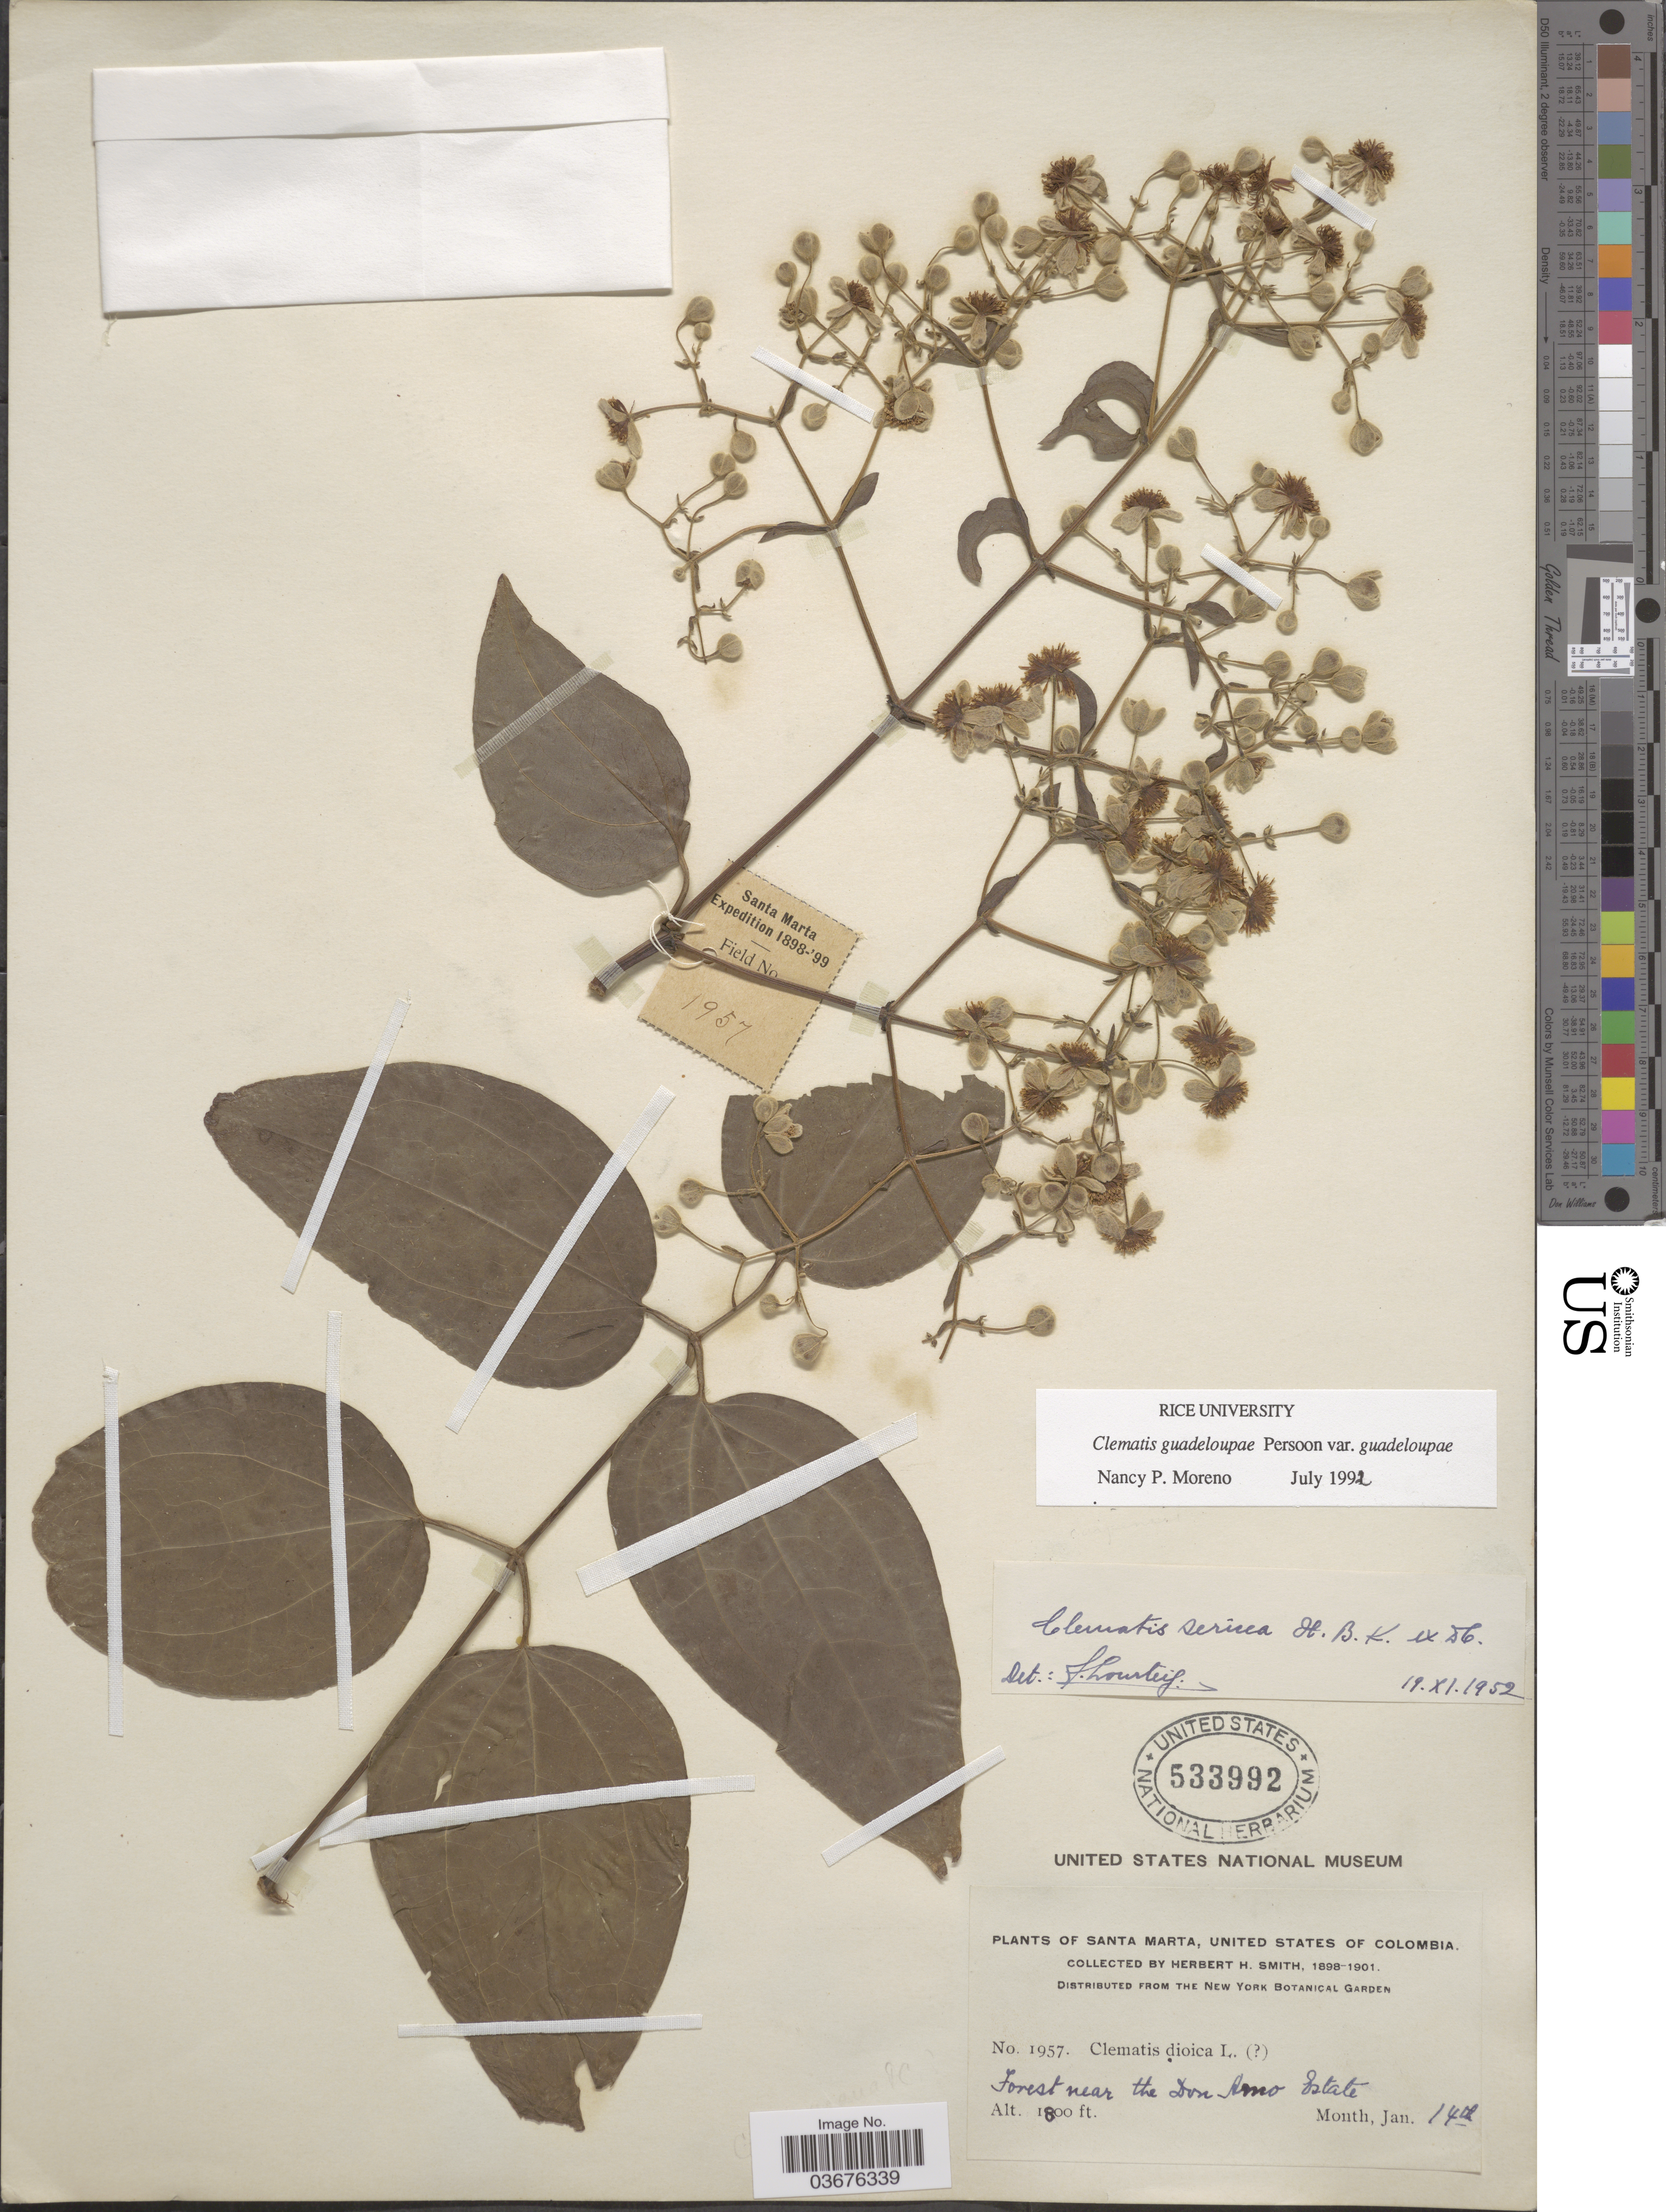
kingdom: Plantae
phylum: Tracheophyta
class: Magnoliopsida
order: Ranunculales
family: Ranunculaceae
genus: Clematis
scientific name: Clematis guadeloupae var. guadeloupae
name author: Pers.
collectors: Herbert H. Smith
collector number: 1957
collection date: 1898-01-14/1901-01-14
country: Colombia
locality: Santa Marta, United States of Colombia. Forest near the Don-Amo Estate.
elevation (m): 549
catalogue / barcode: US 533992